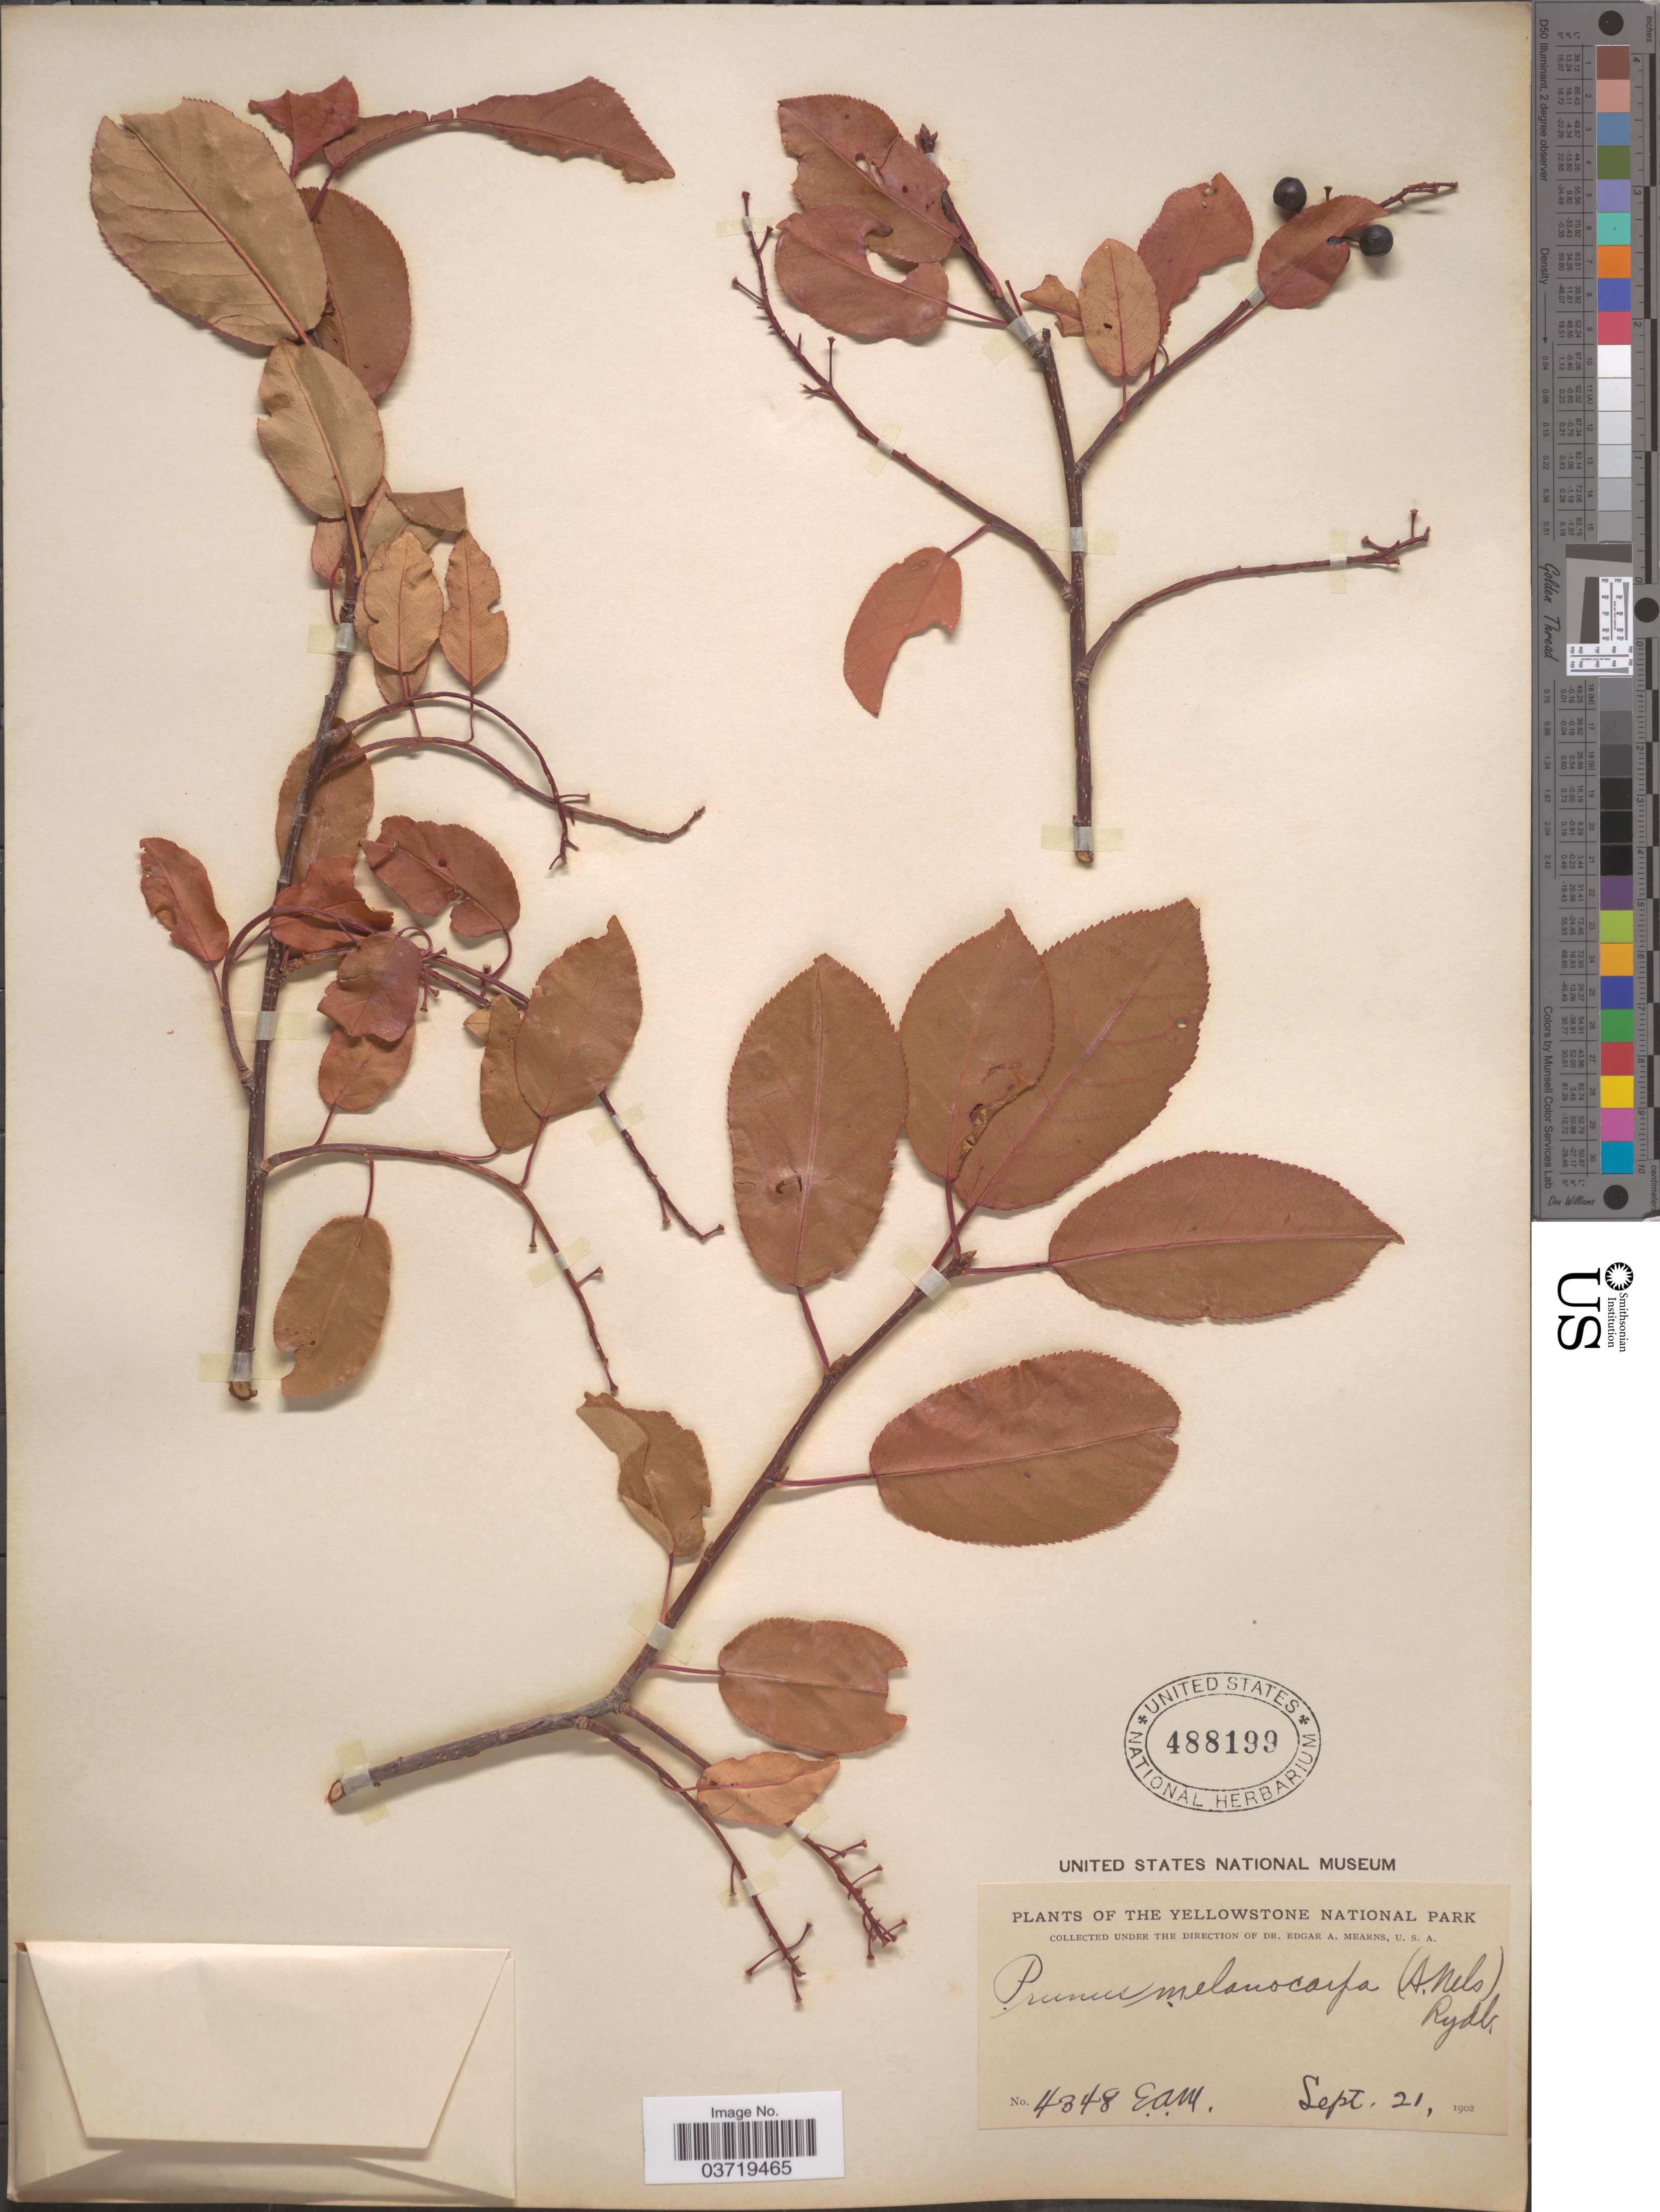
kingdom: Plantae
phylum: Tracheophyta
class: Magnoliopsida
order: Rosales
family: Rosaceae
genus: Prunus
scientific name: Prunus virginiana var. demissa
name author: (Nutt.) Torr.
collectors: E. A. Mearns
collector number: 4348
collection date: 1902-09-21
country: United States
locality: The Yellowstone National Park.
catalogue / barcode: US 488199